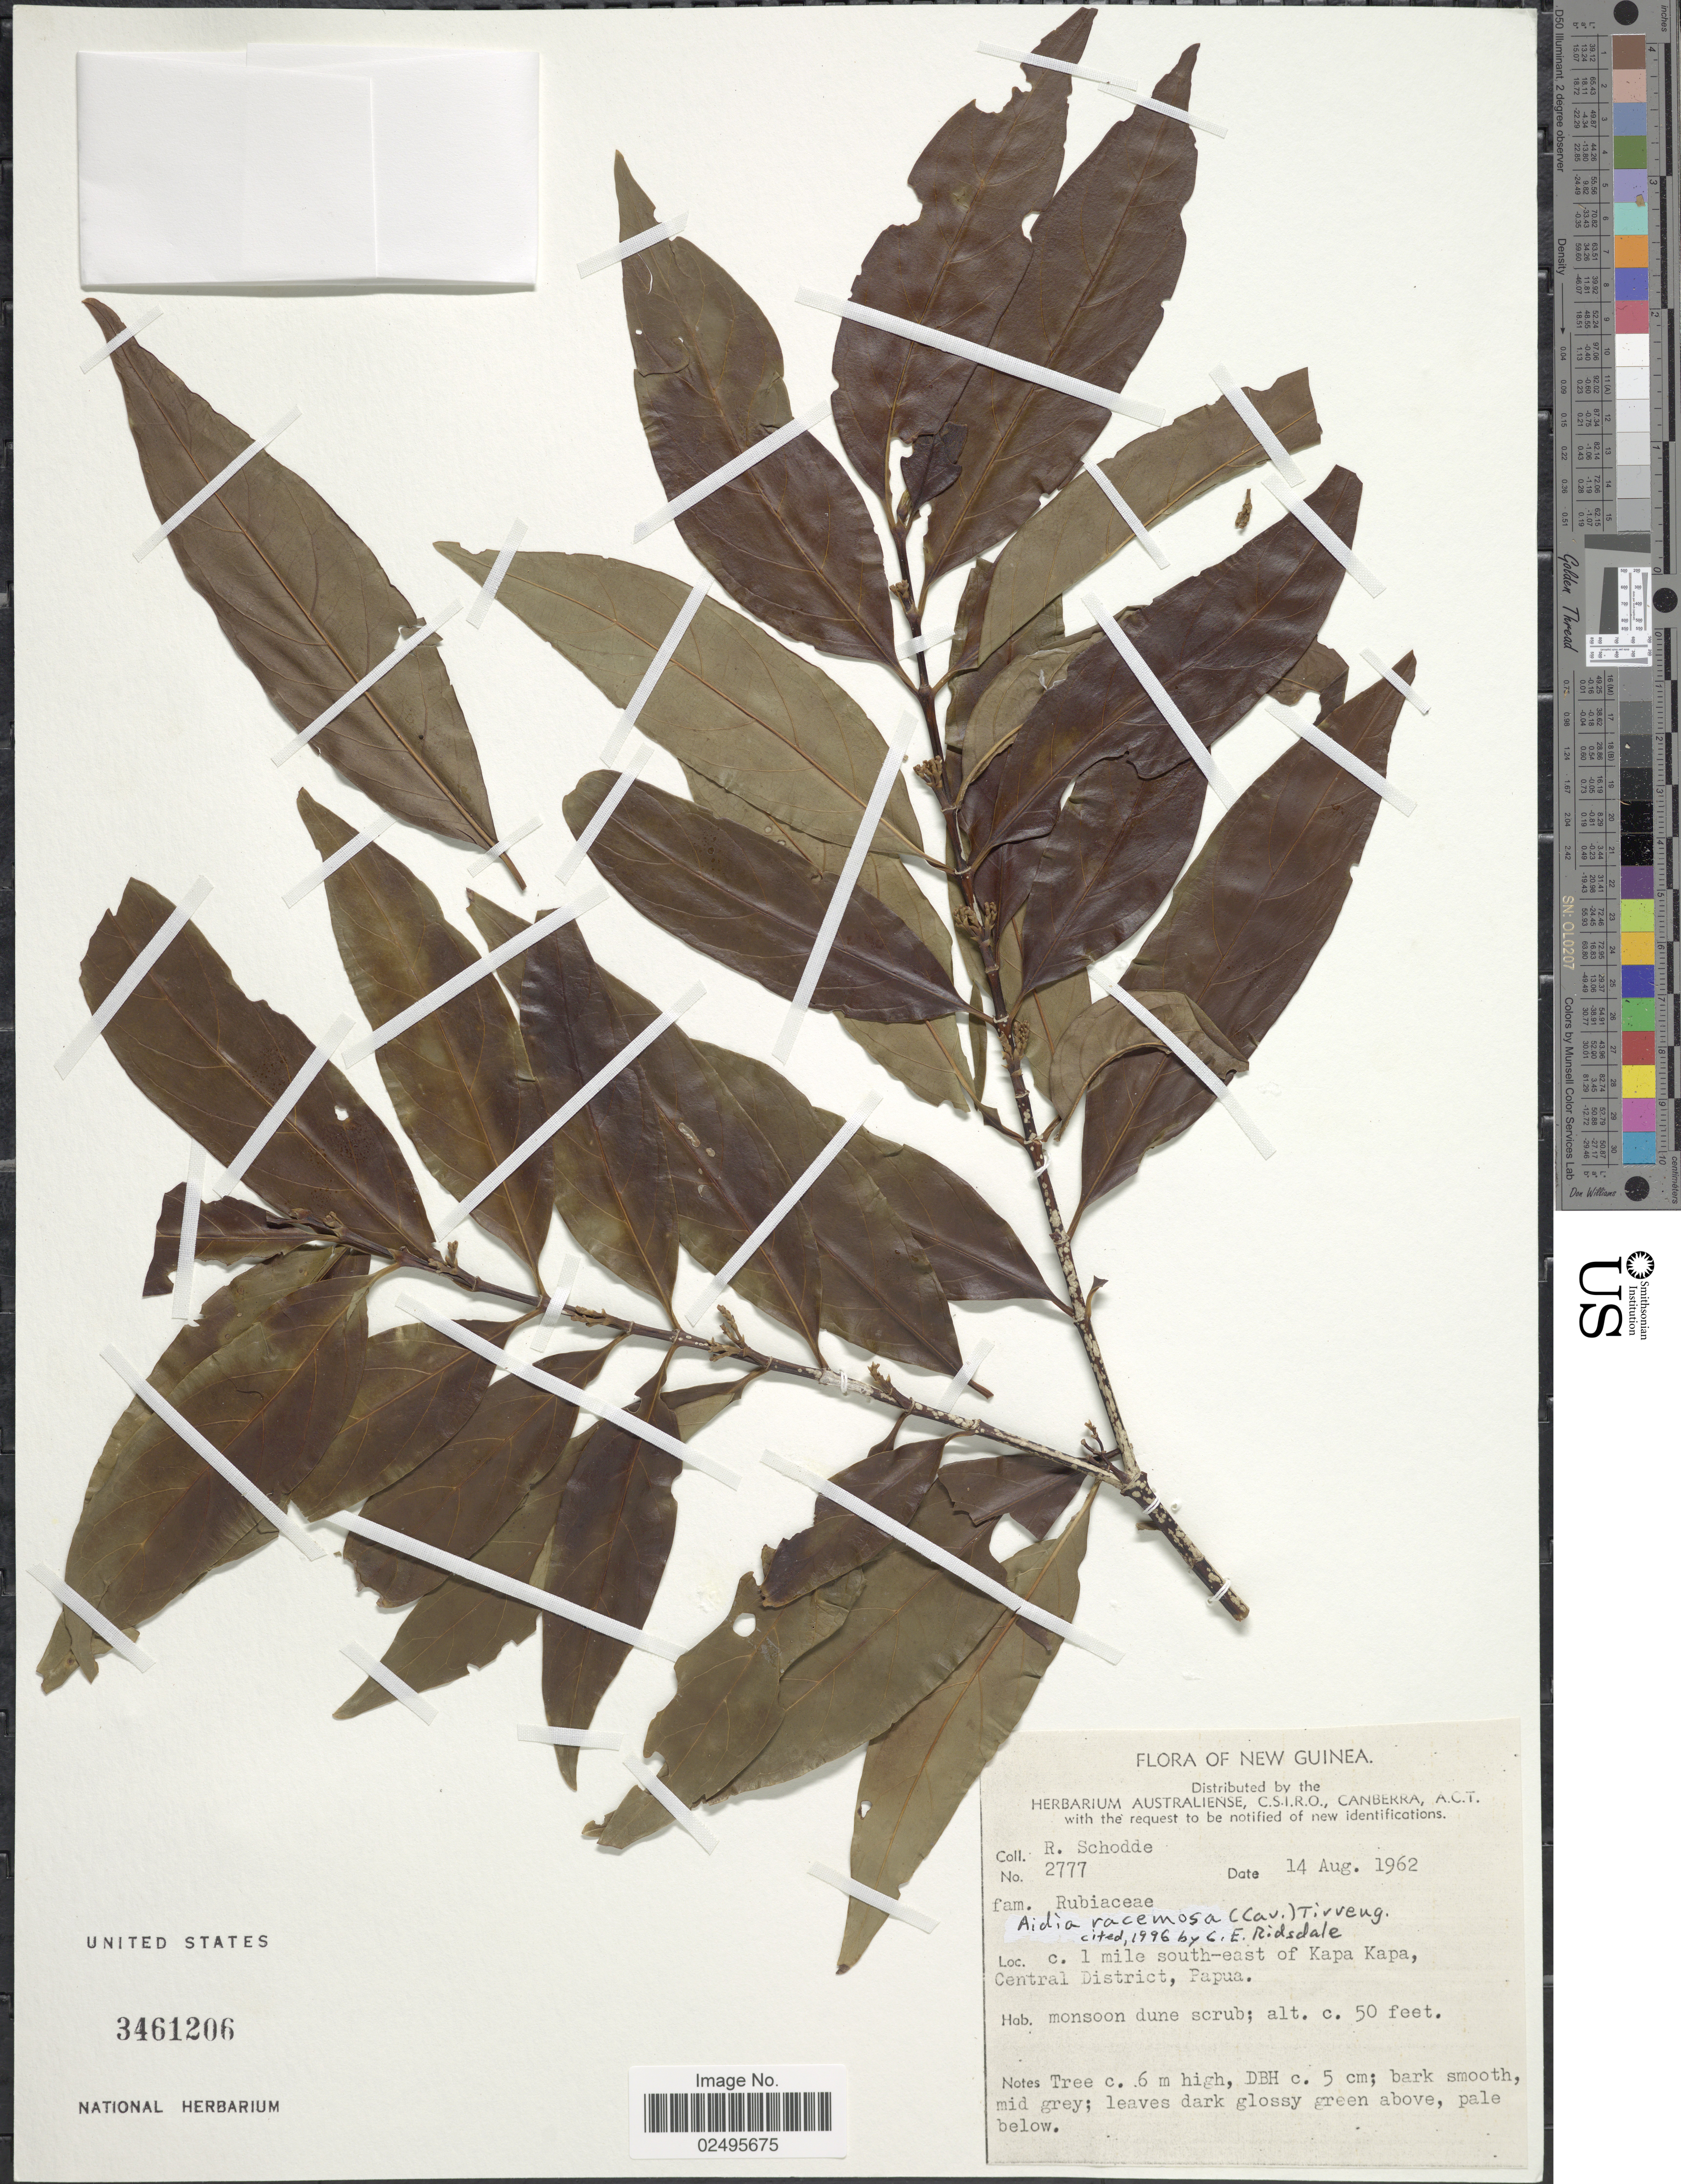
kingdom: Plantae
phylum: Tracheophyta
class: Magnoliopsida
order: Gentianales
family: Rubiaceae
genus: Aidia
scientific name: Aidia racemosa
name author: (Cav.) Tirv.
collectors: R. Schodde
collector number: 2777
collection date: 1962-08-14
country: Papua New Guinea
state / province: Central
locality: C. 1 mile south-east of Kapa Kapa, Papua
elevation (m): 15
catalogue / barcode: US 3461206